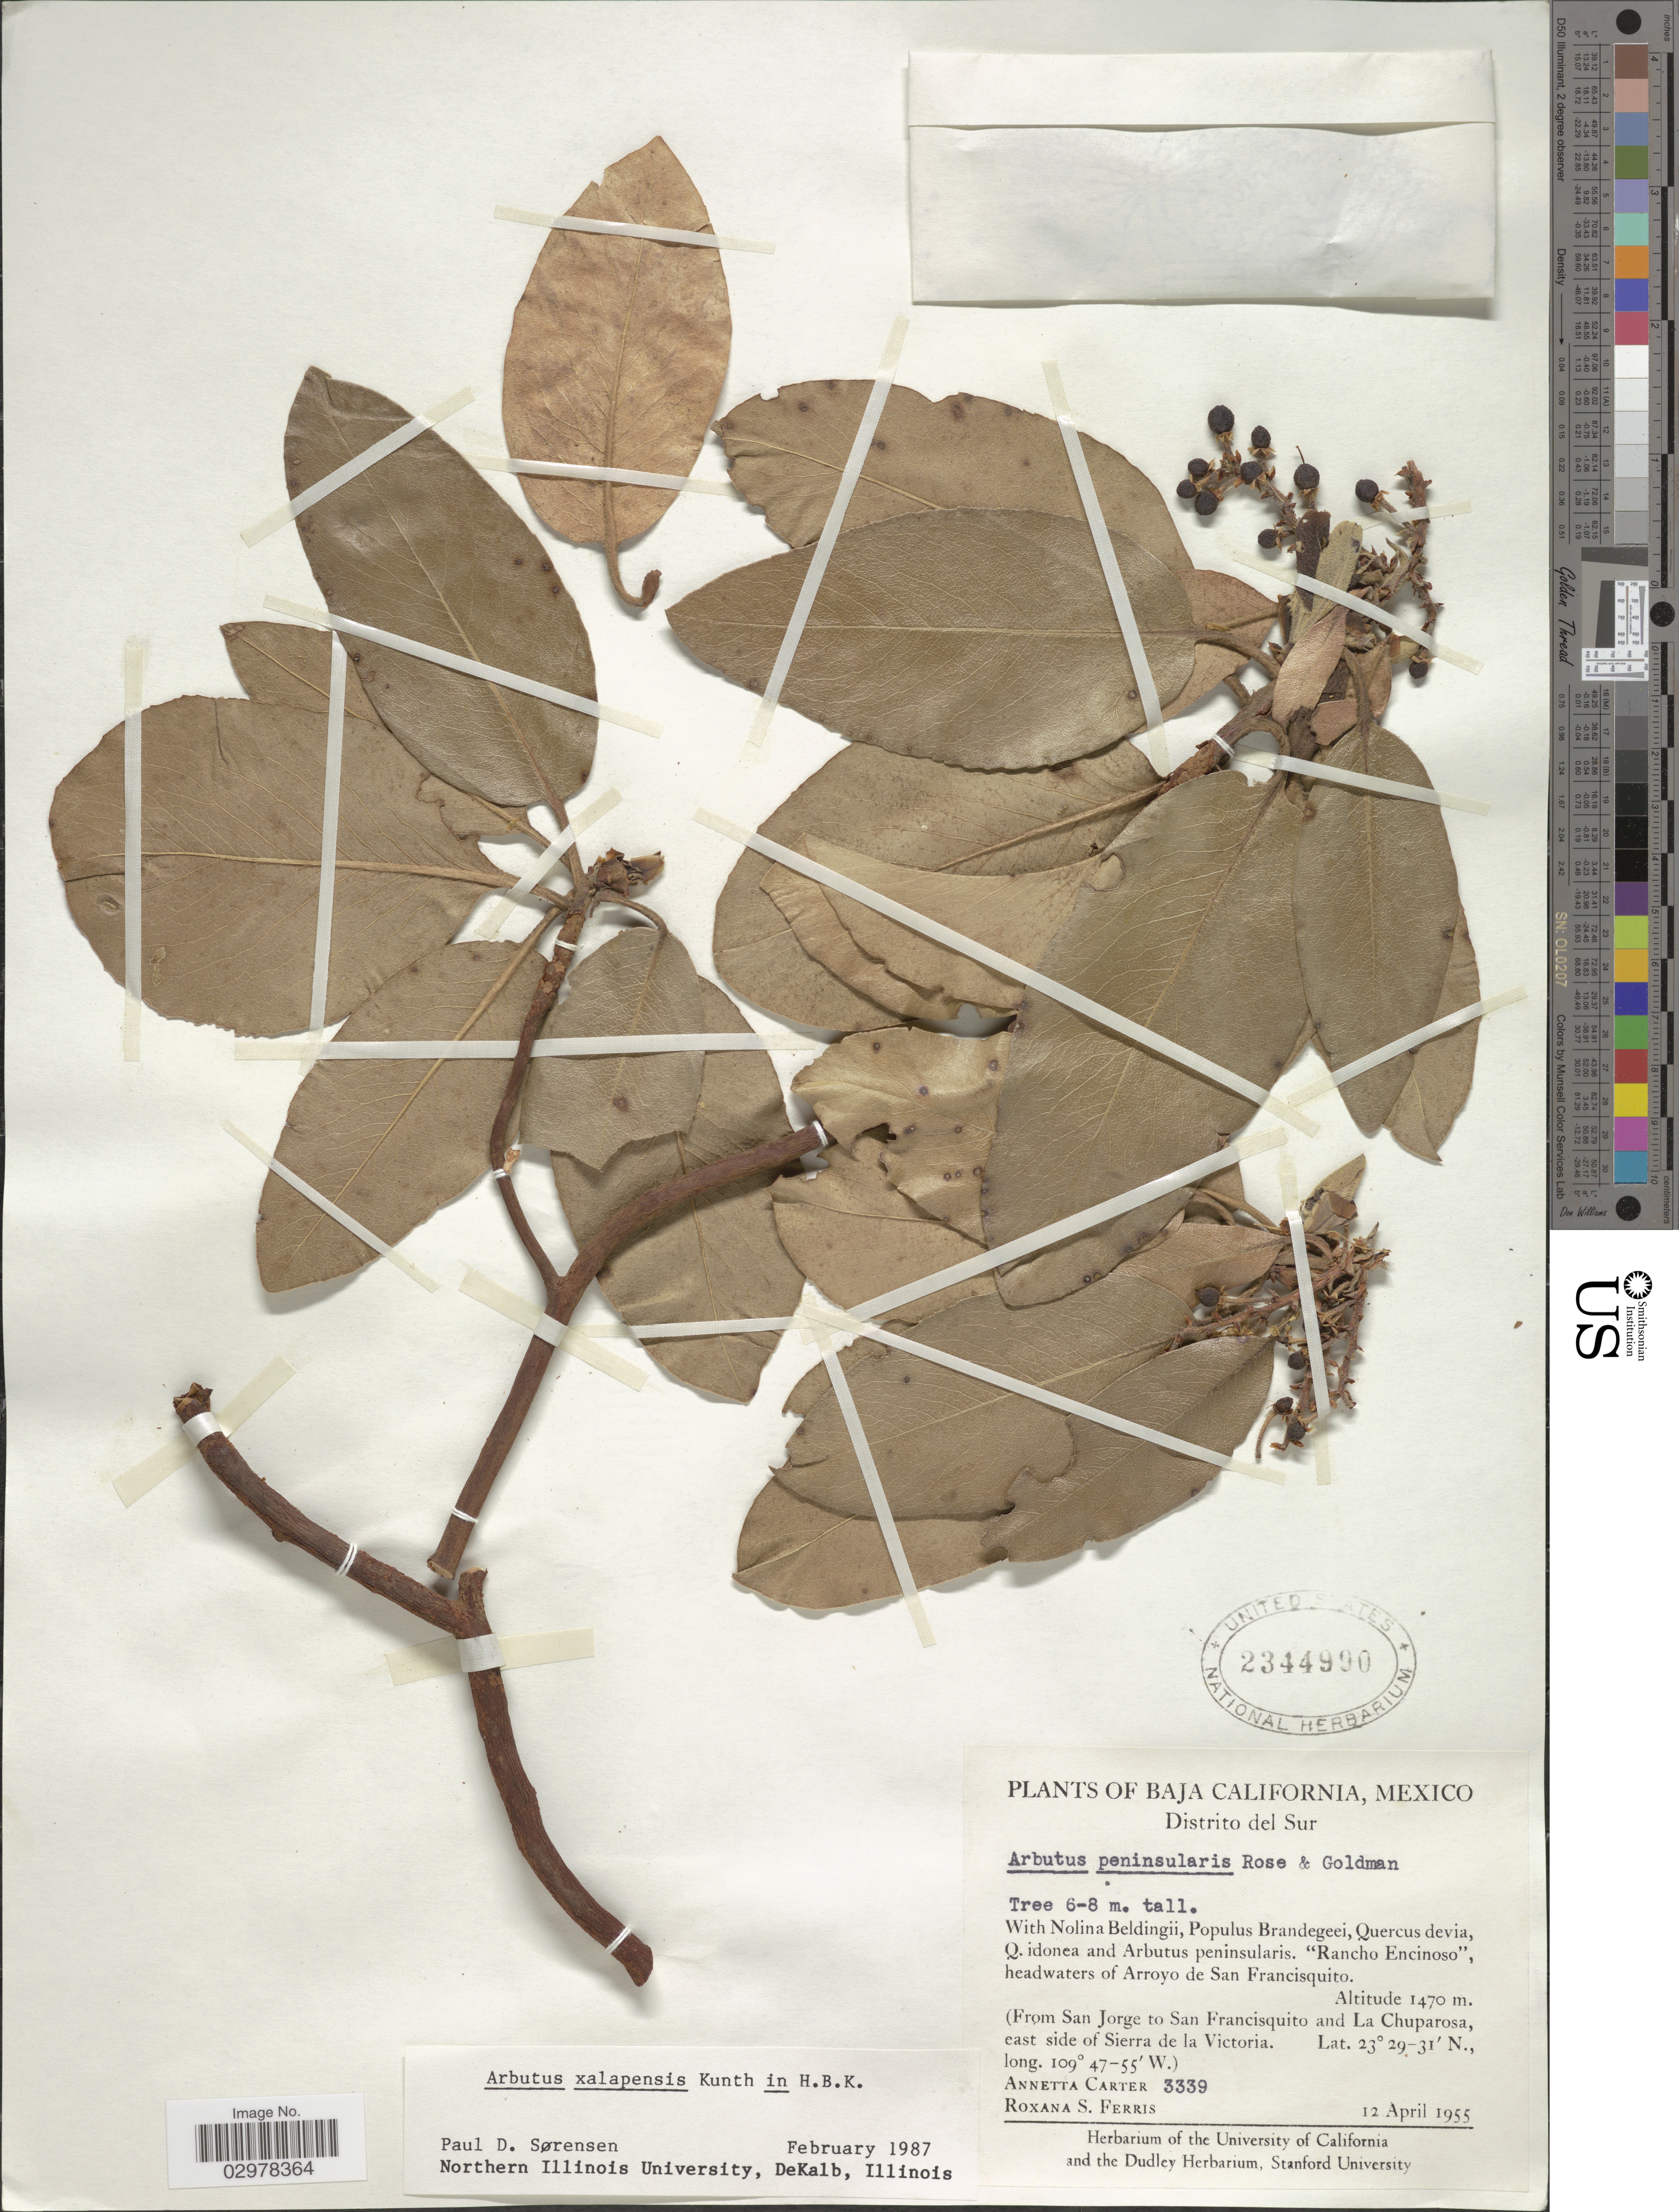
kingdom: Plantae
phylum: Tracheophyta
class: Magnoliopsida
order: Ericales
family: Ericaceae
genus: Arbutus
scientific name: Arbutus xalapensis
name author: Kunth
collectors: A. Carter & R. S. Ferris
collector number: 3339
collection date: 1955-04-12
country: Mexico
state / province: Baja California Sur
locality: Distrito del Sur, "Rancho Encinoso", headwaters of Arroyo de San Francisquito, From San Jorge to San Francisquito and La Chuparosa, east side of Sierra de la Victoria.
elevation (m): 1470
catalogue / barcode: US 2344990